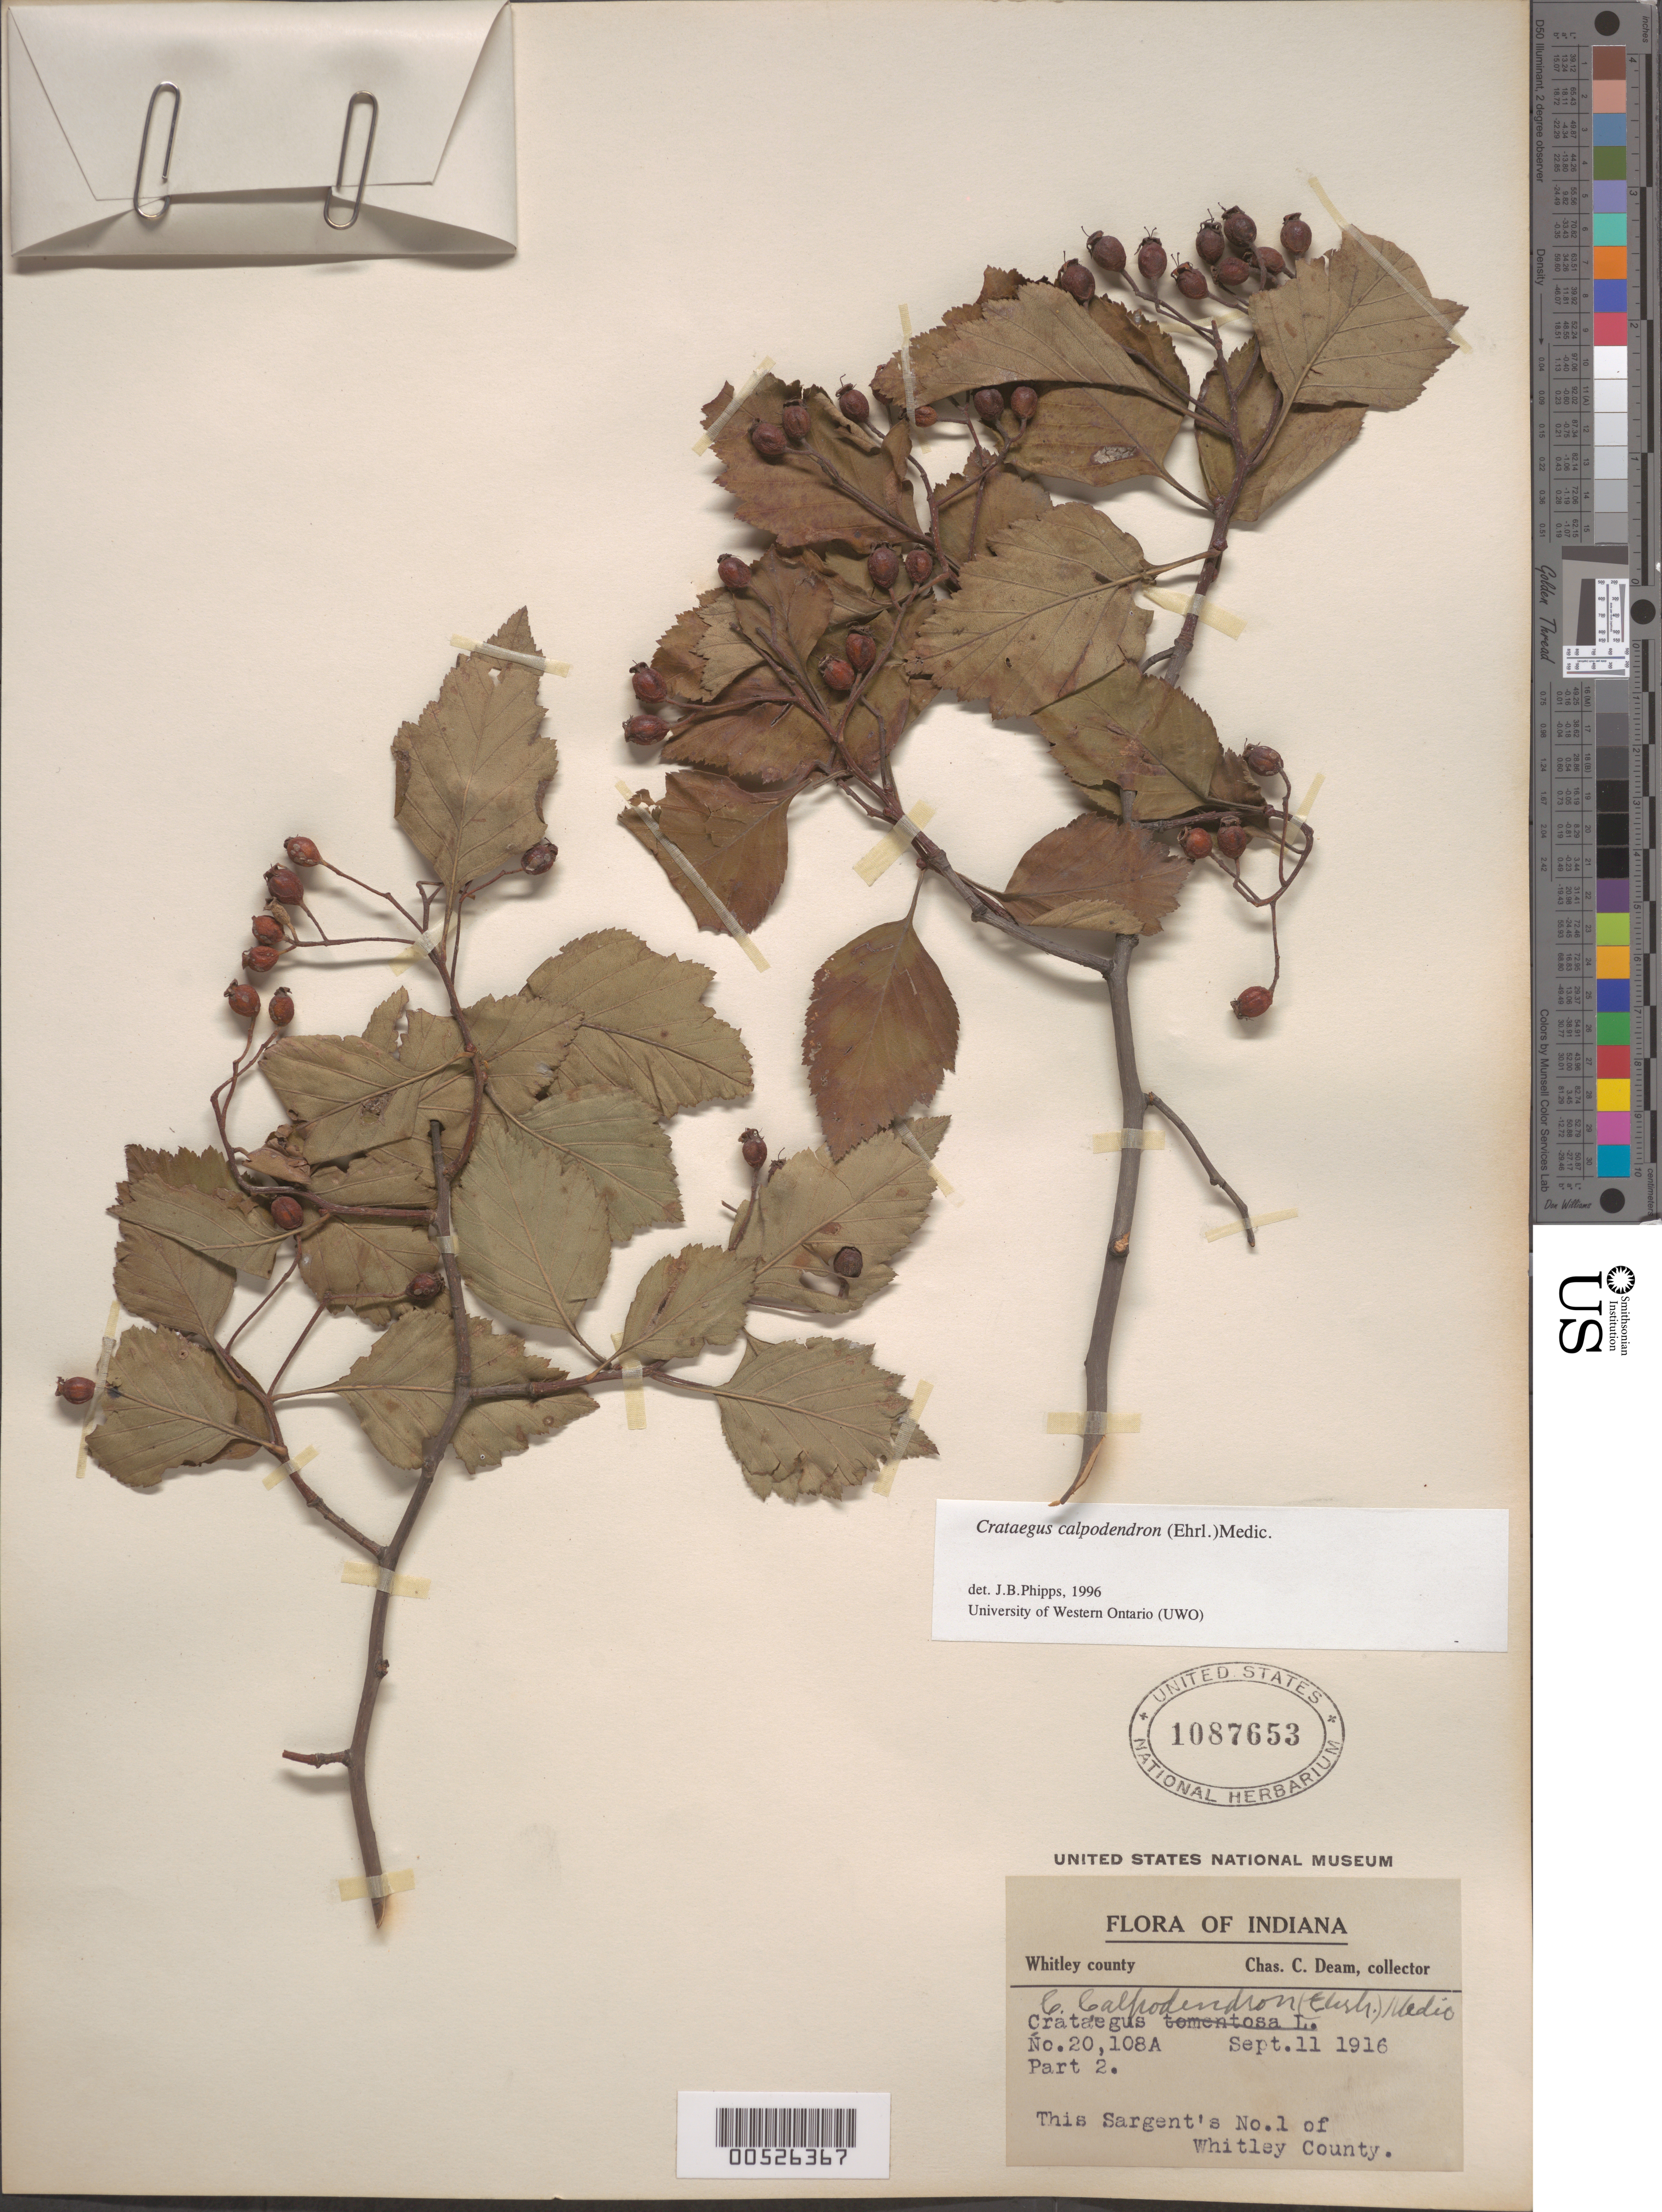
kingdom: Plantae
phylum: Tracheophyta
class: Magnoliopsida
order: Rosales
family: Rosaceae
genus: Crataegus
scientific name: Crataegus calpodendron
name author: (Ehrh.) Medik.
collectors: C. C. Deam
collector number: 20108A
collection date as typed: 11 Sep 1916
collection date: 1916-09-11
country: United States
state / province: Indiana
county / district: Whitley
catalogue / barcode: US 1087653